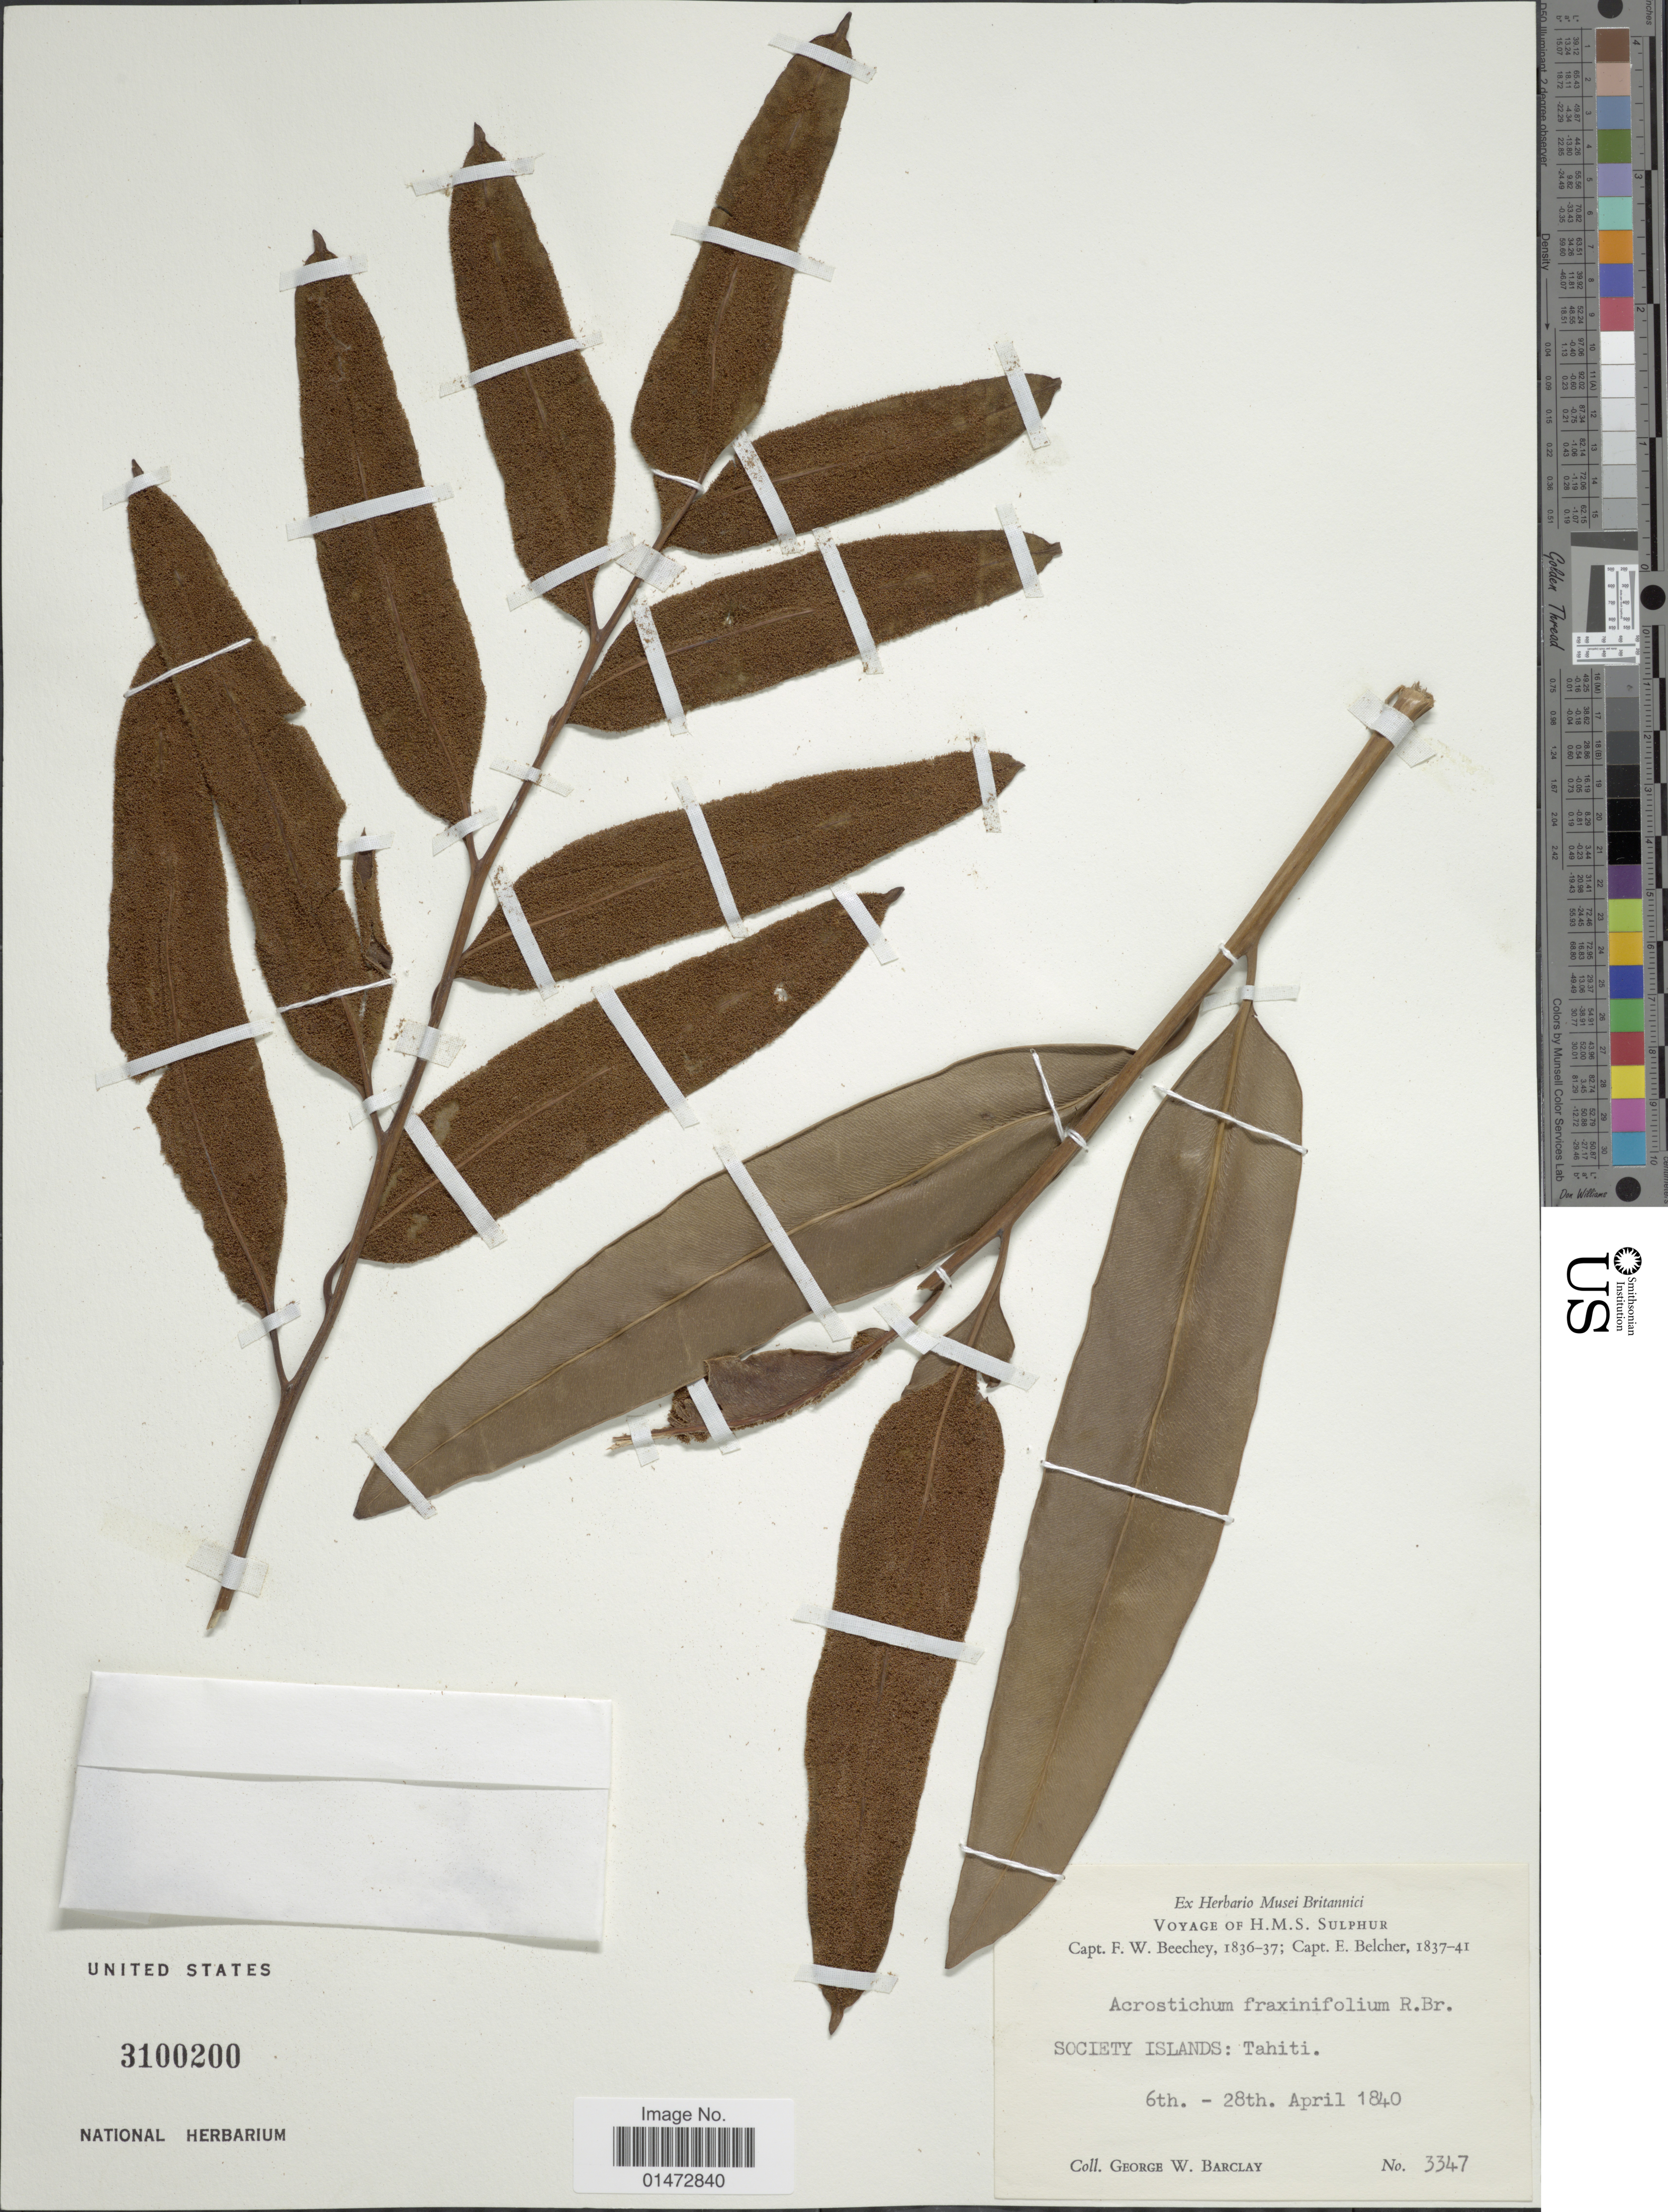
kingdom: Plantae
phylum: Tracheophyta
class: Polypodiopsida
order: Polypodiales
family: Pteridaceae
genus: Acrostichum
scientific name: Acrostichum aureum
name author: L.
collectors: G. W. Barclay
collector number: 3347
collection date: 1840-04-06/1840-04-28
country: French Polynesia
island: Tahiti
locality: Society Islands: Tahiti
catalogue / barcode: US 3100200